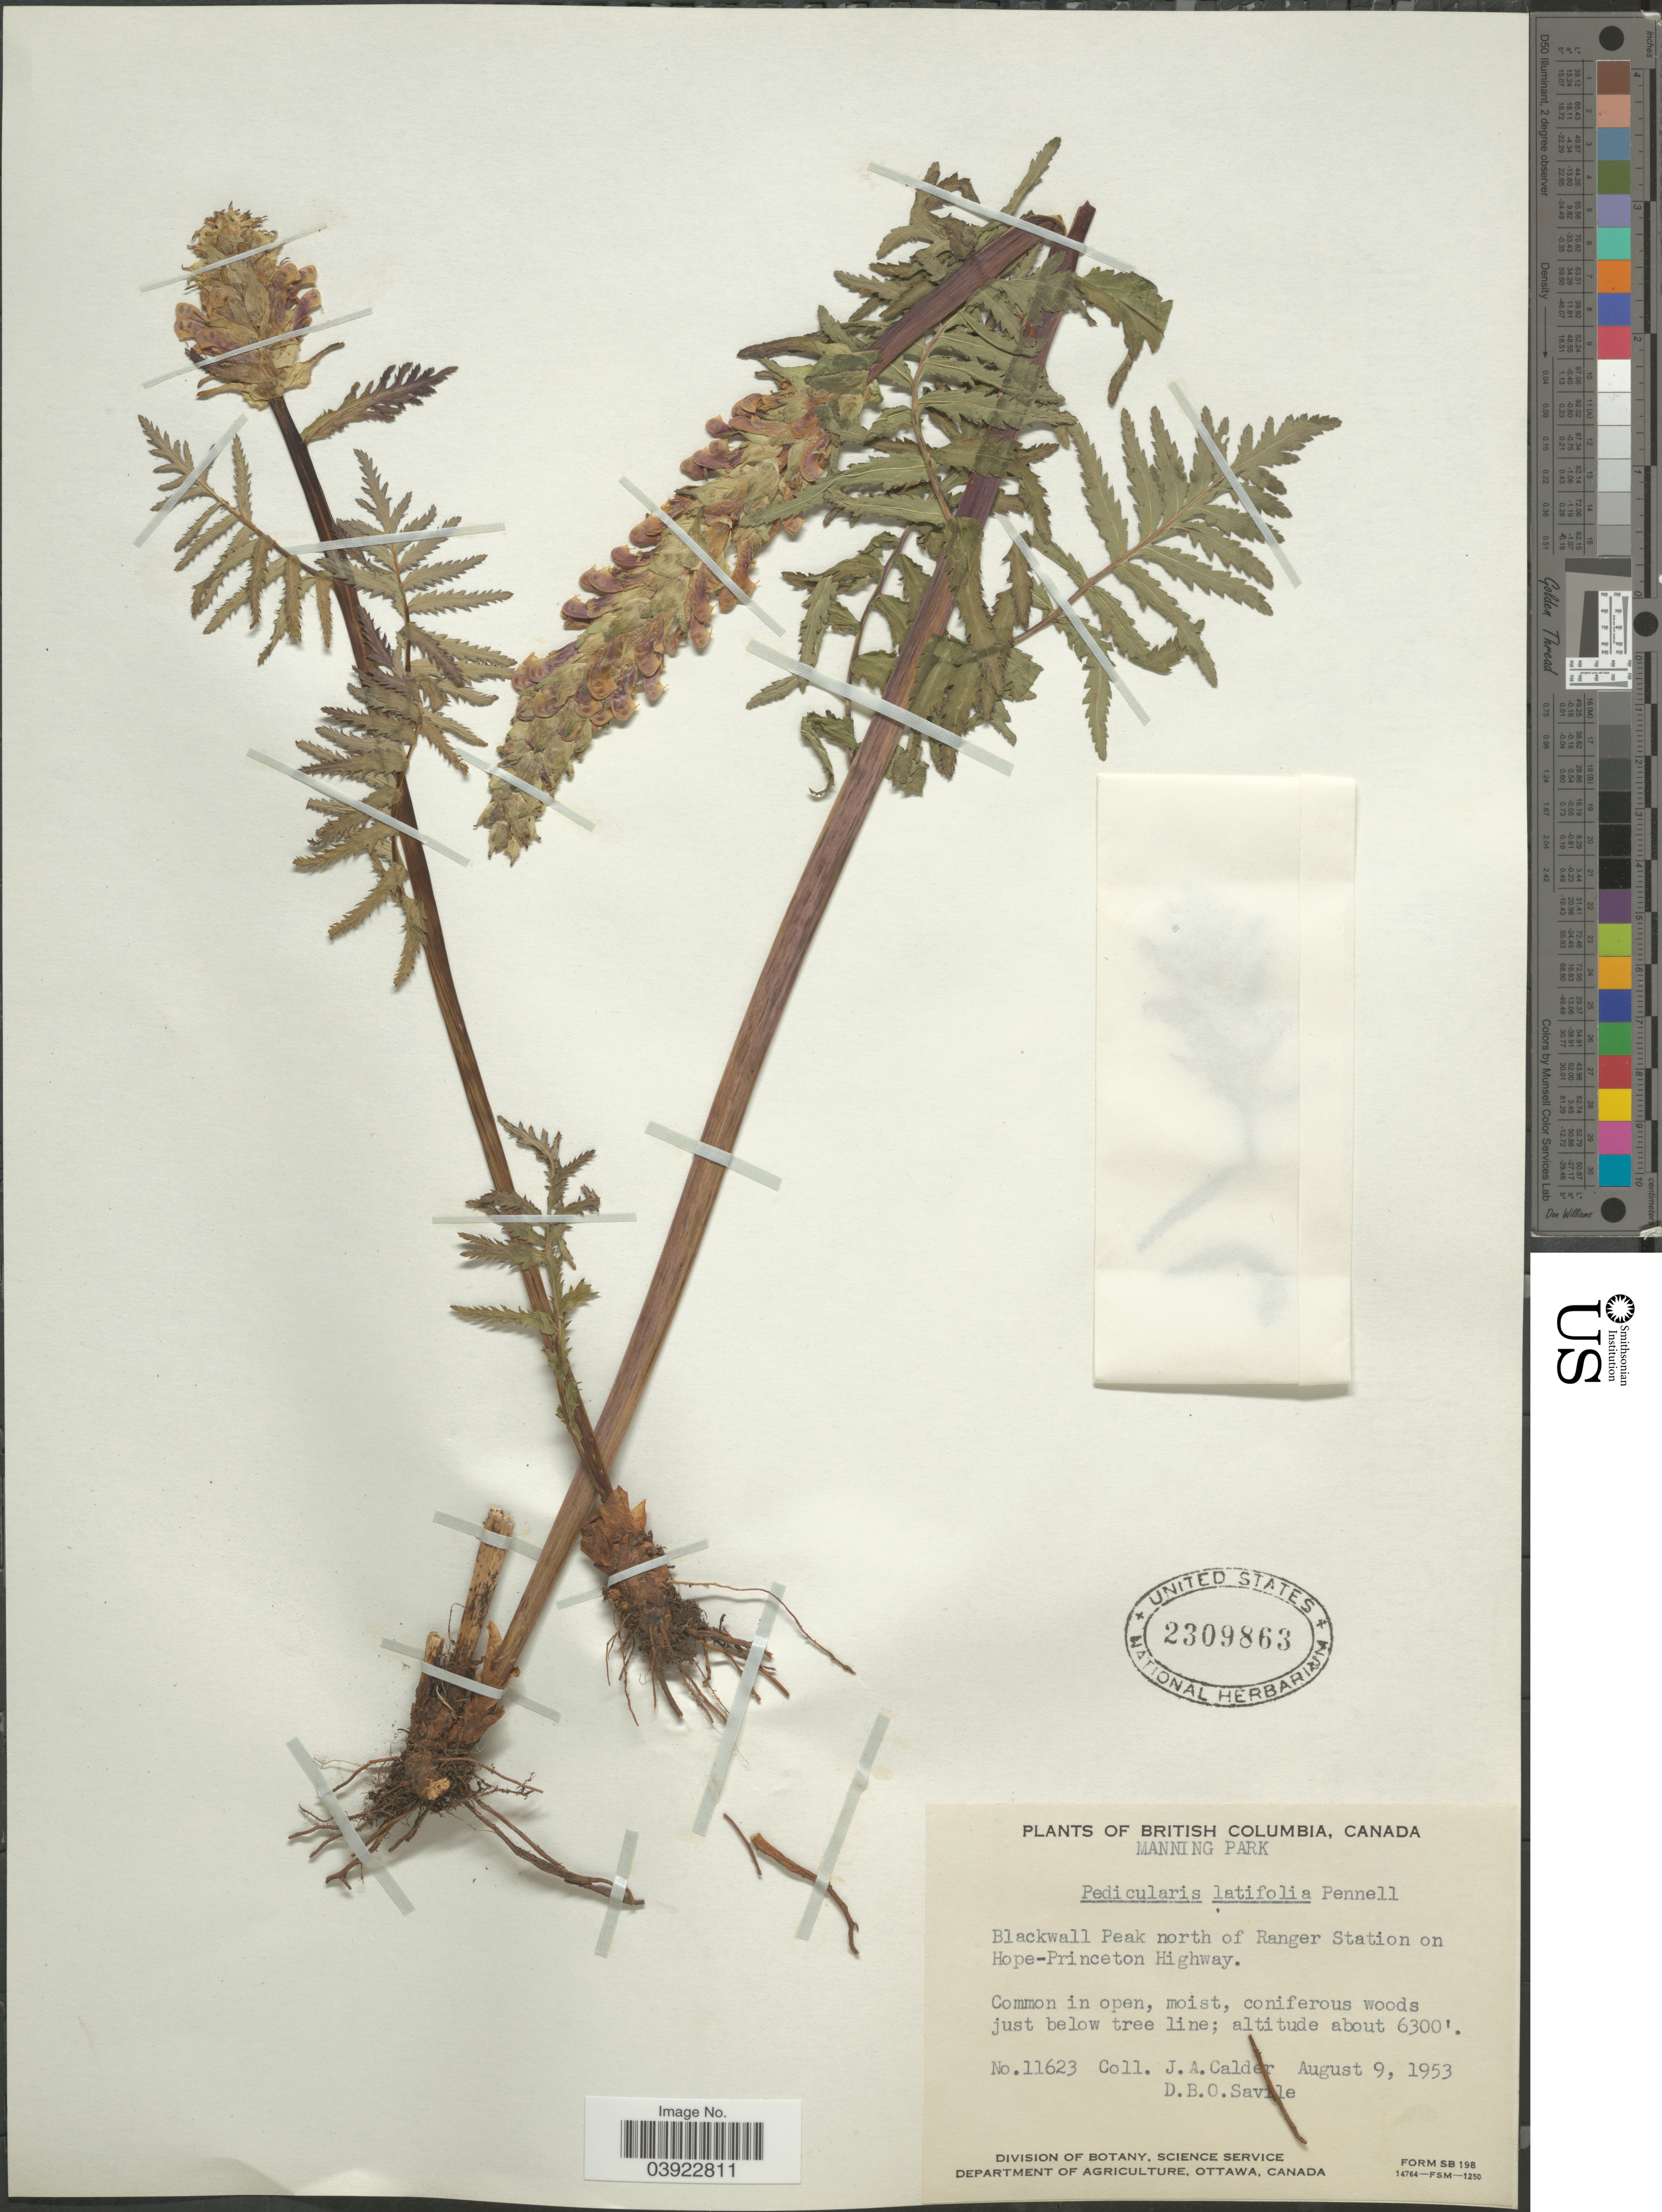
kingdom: Plantae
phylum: Tracheophyta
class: Magnoliopsida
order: Lamiales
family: Orobanchaceae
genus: Pedicularis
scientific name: Pedicularis latifolia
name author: Pennell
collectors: J. A. Calder & D. Savile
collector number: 11623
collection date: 1953-08-09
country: Canada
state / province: British Columbia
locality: Manning Park. Blackwall Peak north of Ranger Station on Hope-Princeton Highway.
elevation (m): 1920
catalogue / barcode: US 2309863